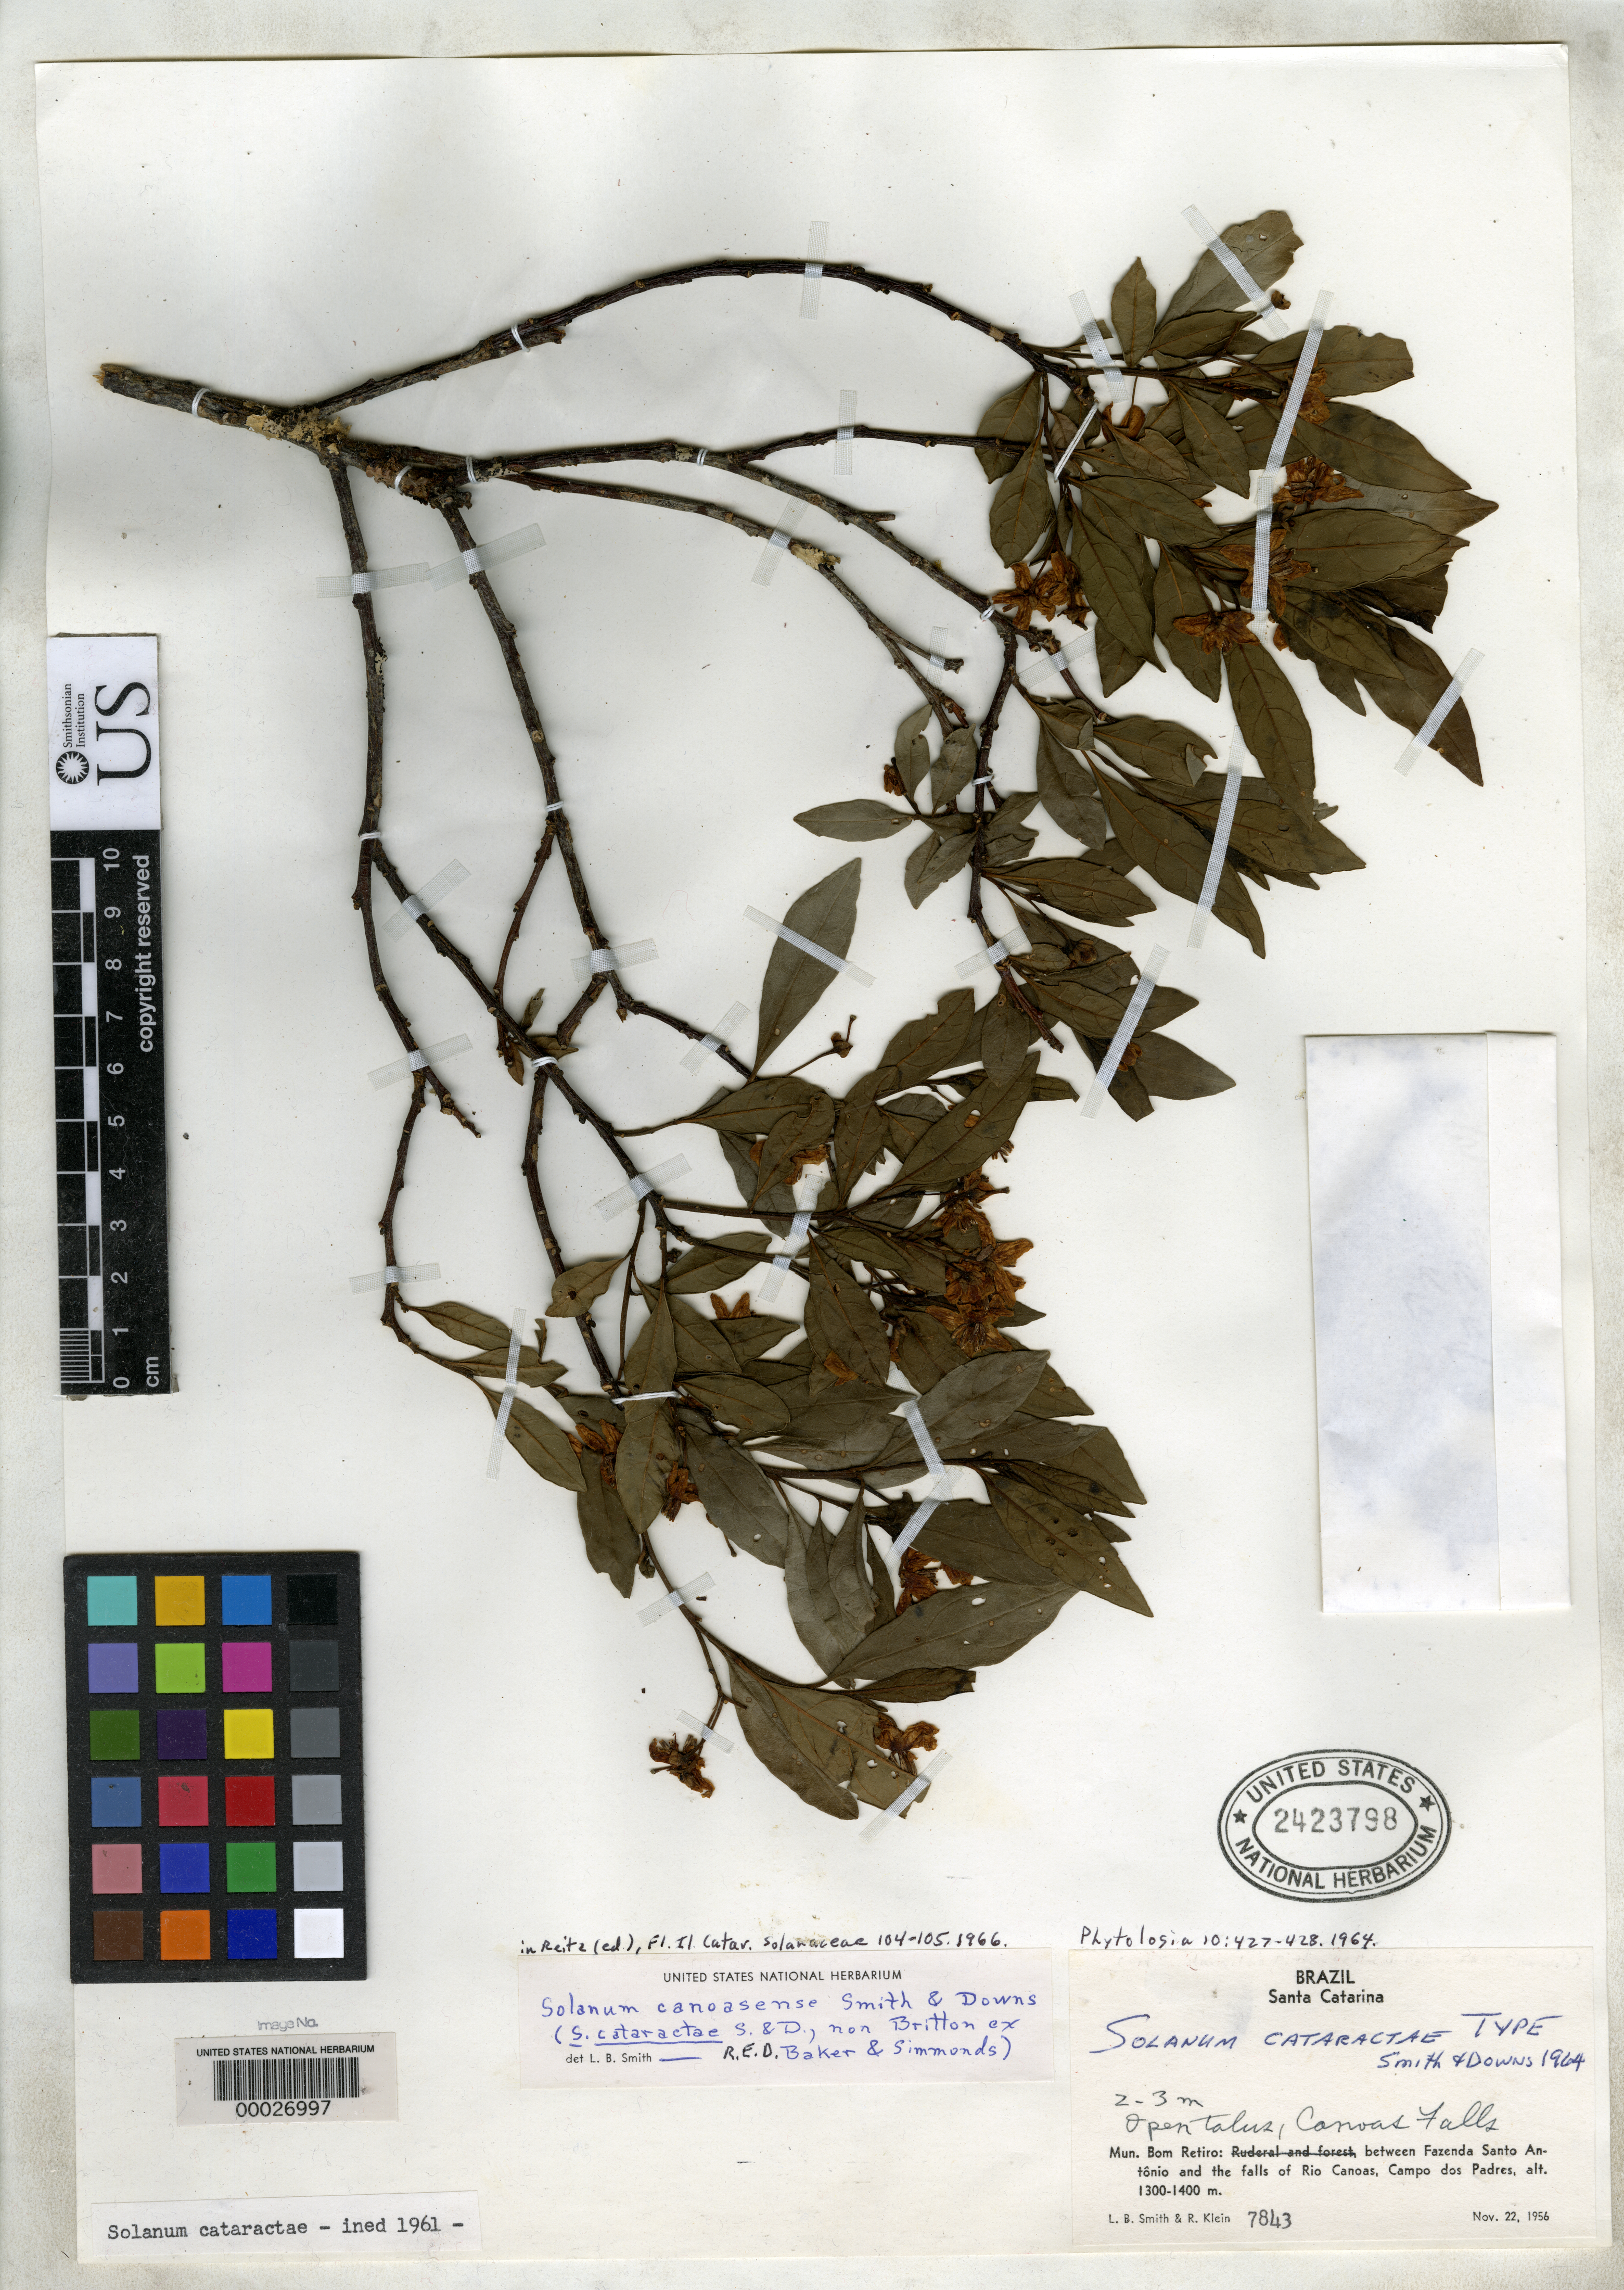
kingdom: Plantae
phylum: Tracheophyta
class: Magnoliopsida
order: Solanales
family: Solanaceae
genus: Solanum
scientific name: Solanum canoasense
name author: L.B. Sm. & Downs in Reitz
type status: Holotype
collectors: L. Smith & R. M. Klein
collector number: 7843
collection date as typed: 22 Nov 1956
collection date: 1956-11-22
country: Brazil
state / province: Santa Catarina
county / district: Bom Retiro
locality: Between Fazenda Santo Antonio & falls of Rio Canoas Falls, Campo dos Padres.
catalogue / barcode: US 2423798